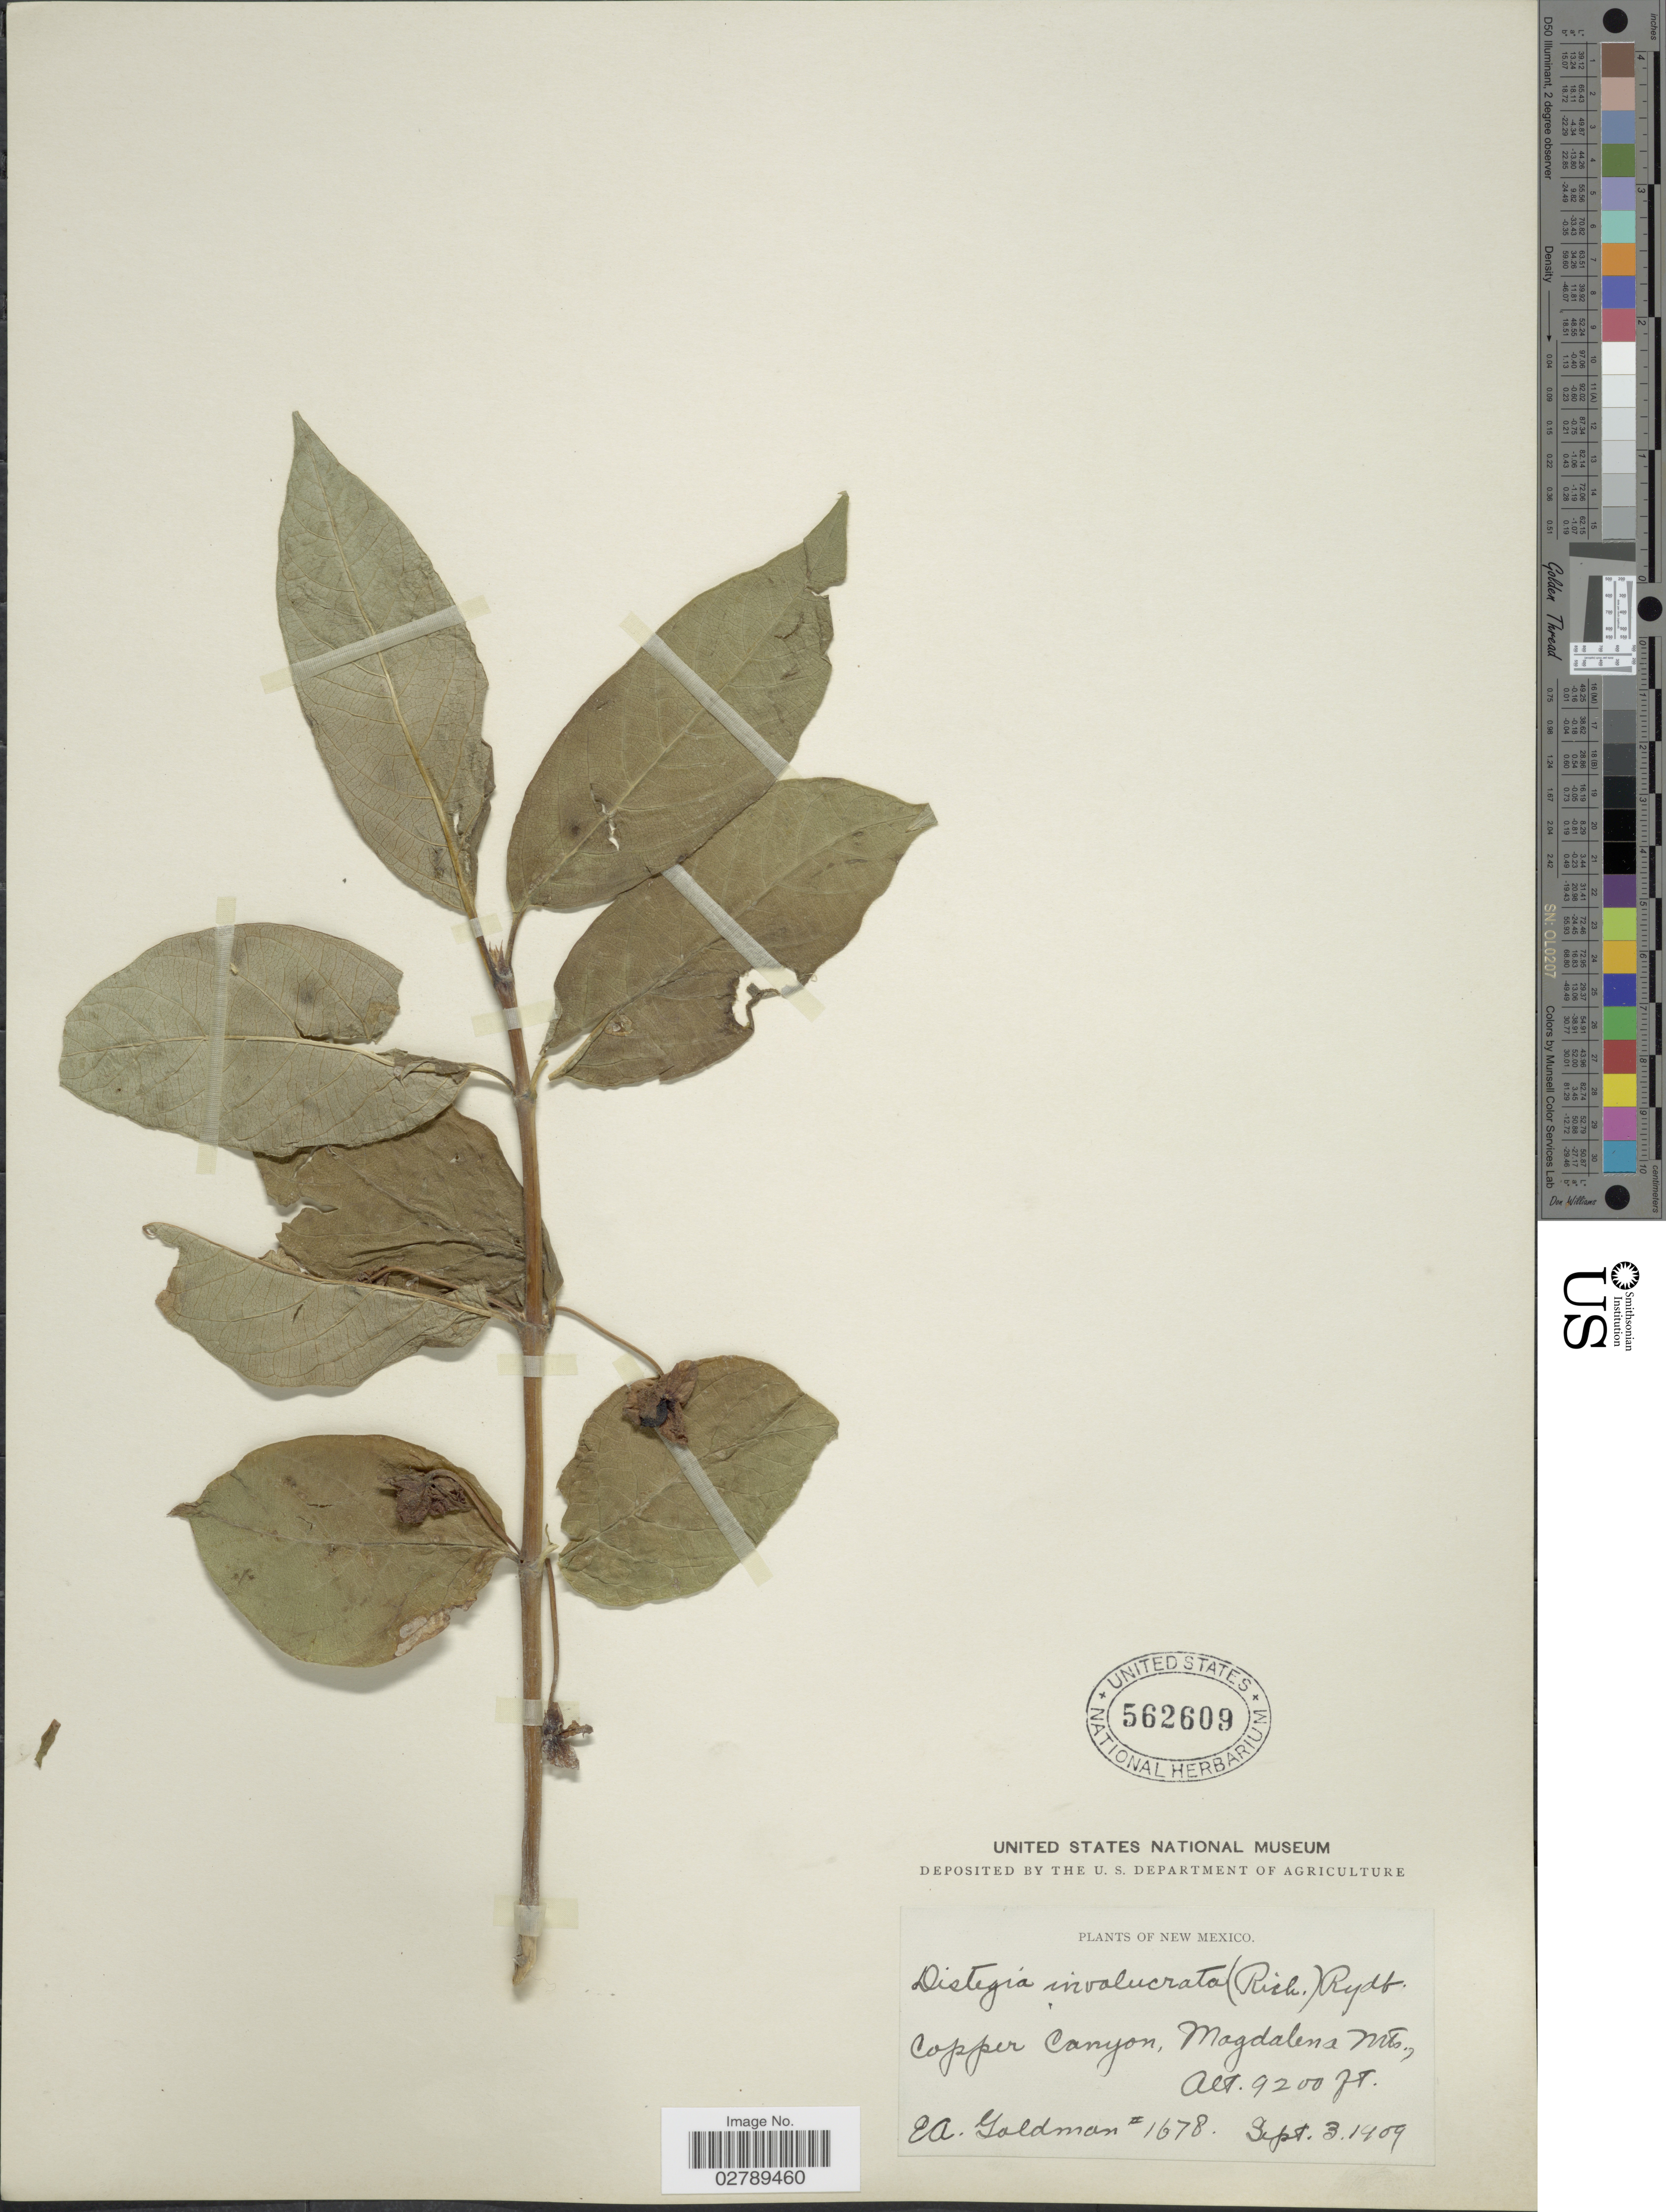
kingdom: Plantae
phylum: Tracheophyta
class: Magnoliopsida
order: Dipsacales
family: Caprifoliaceae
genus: Lonicera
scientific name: Lonicera involucrata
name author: (Richardson) Banks ex Spreng.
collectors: E. A. Goldman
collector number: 1678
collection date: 1909-09-03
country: United States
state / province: New Mexico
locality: Copper Canyon, Magdalena Mts.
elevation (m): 2804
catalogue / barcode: US 562609